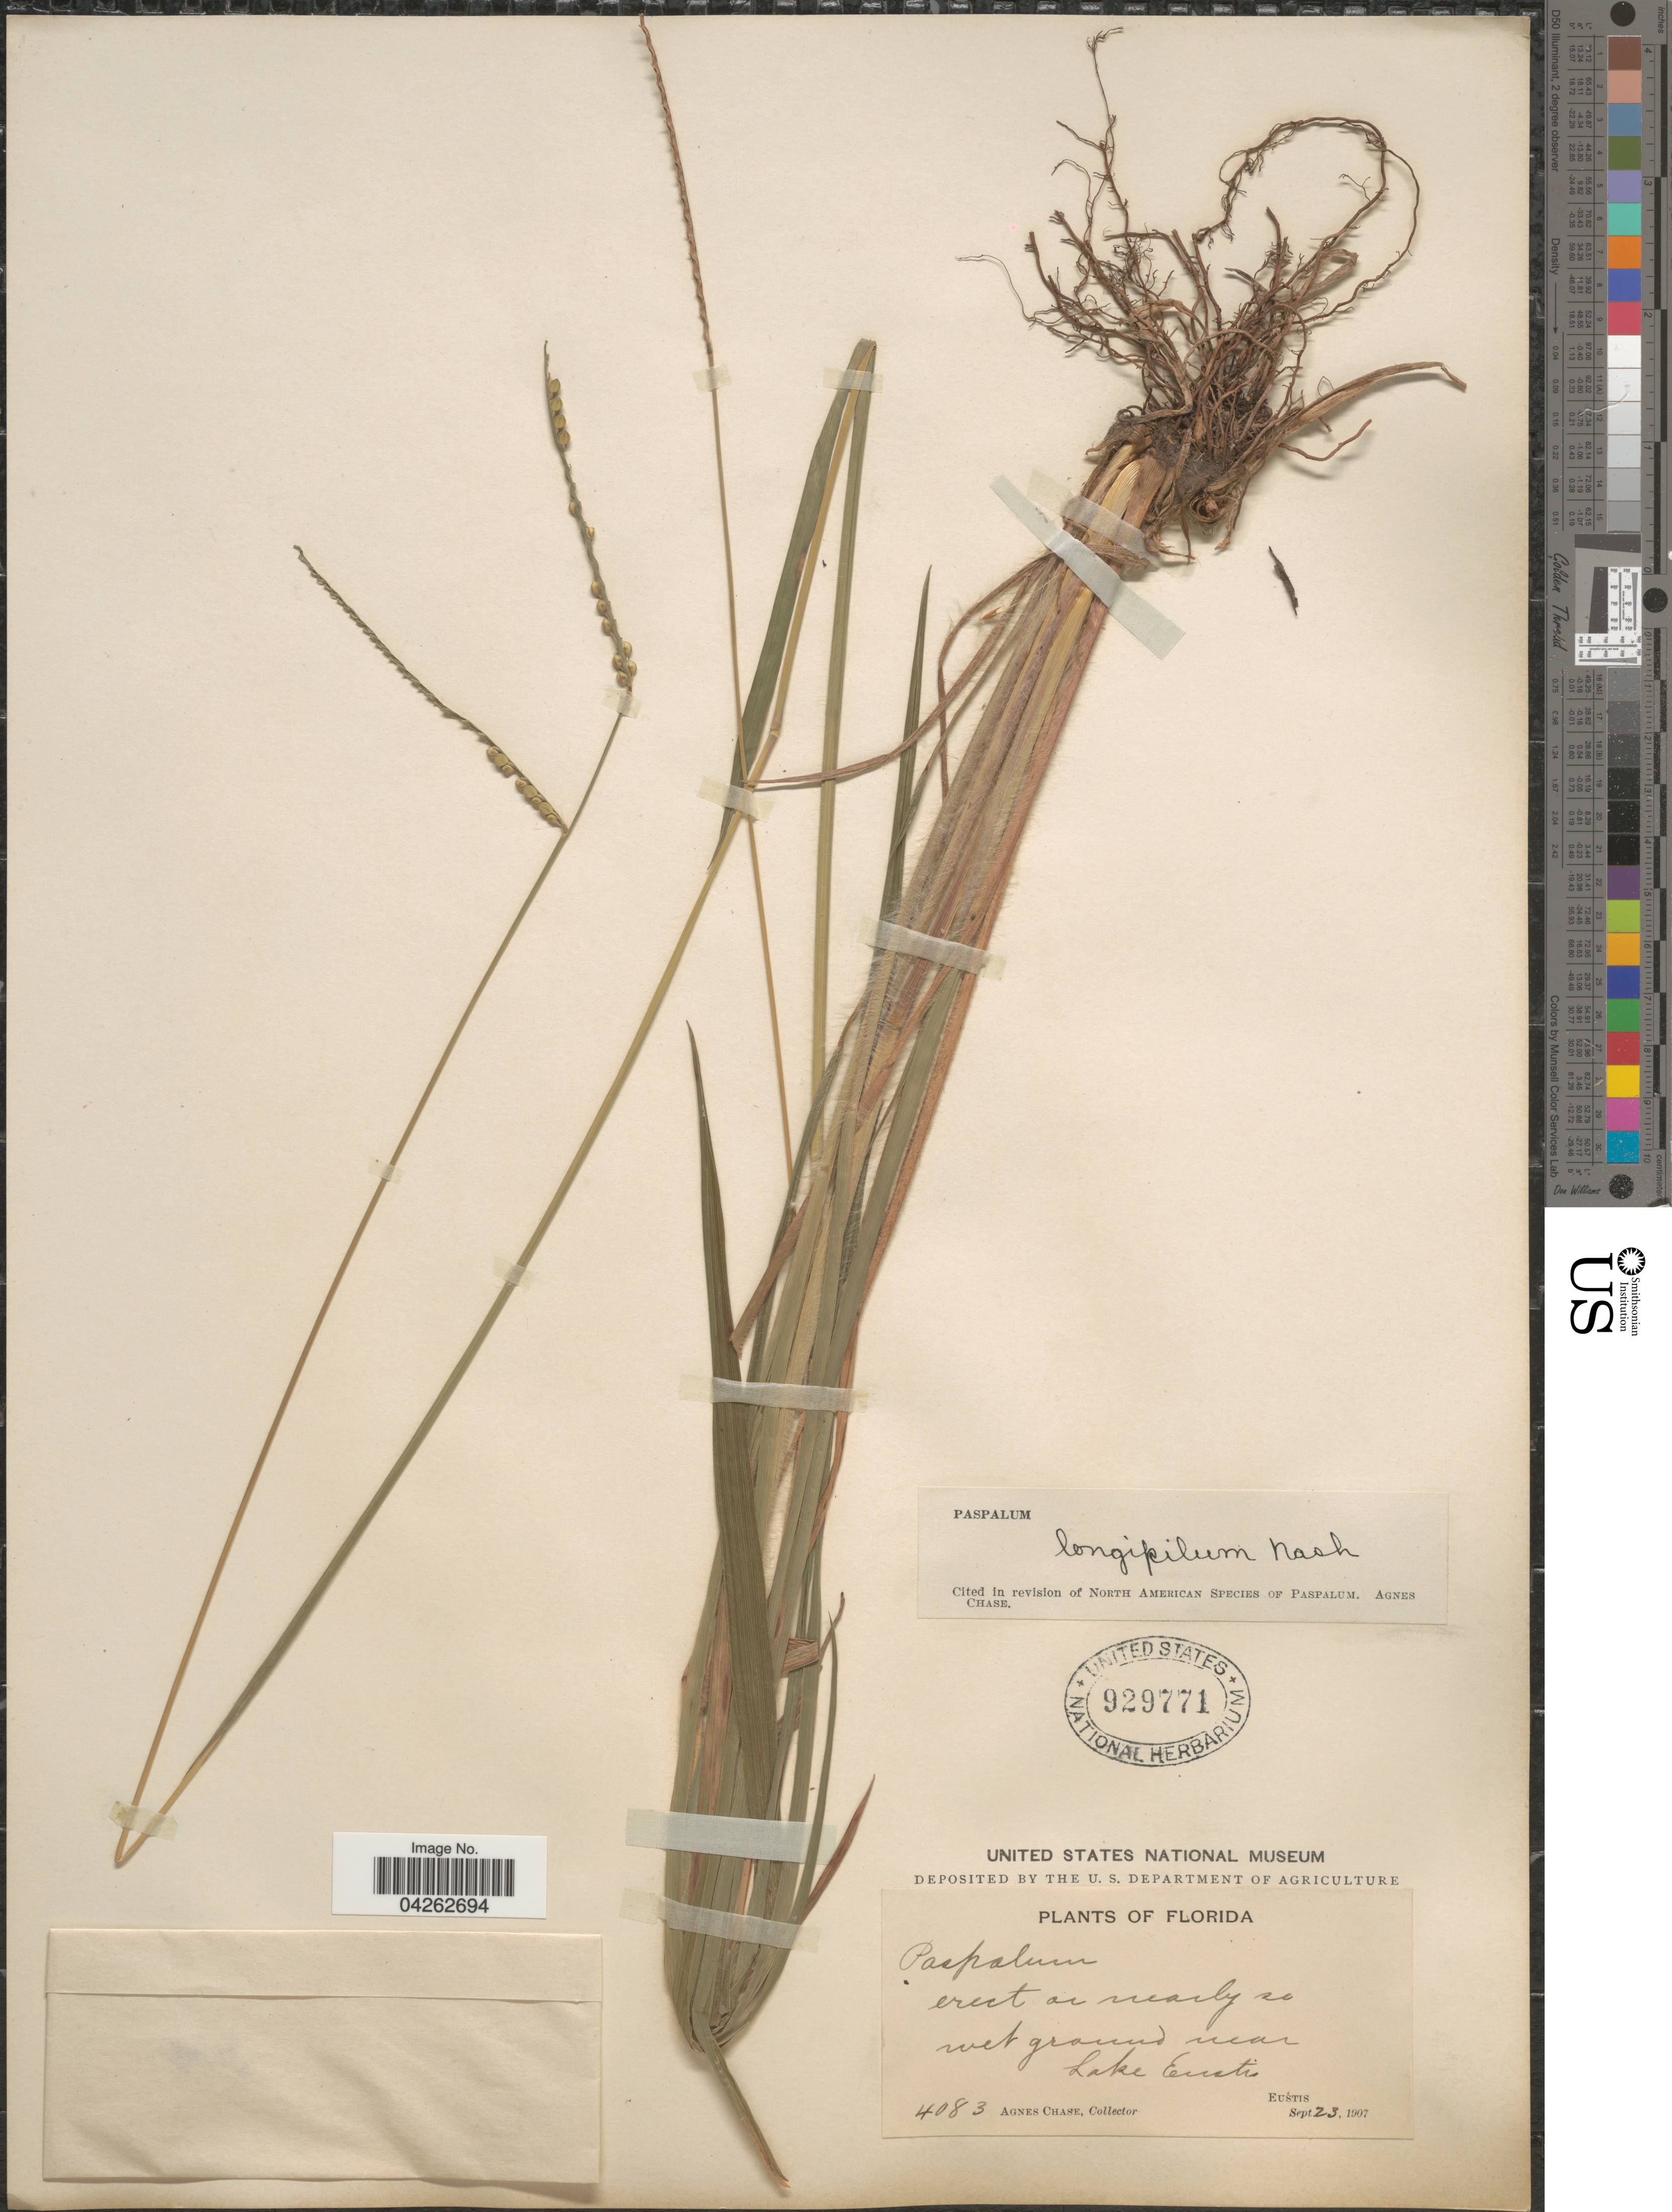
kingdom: Plantae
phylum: Tracheophyta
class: Liliopsida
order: Poales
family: Poaceae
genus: Paspalum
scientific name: Paspalum longipilum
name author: Nash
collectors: A. Chase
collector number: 4083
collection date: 1907-09-23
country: United States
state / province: Florida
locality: Wet ground near Lake Eustis. Eustis.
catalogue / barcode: US 929771